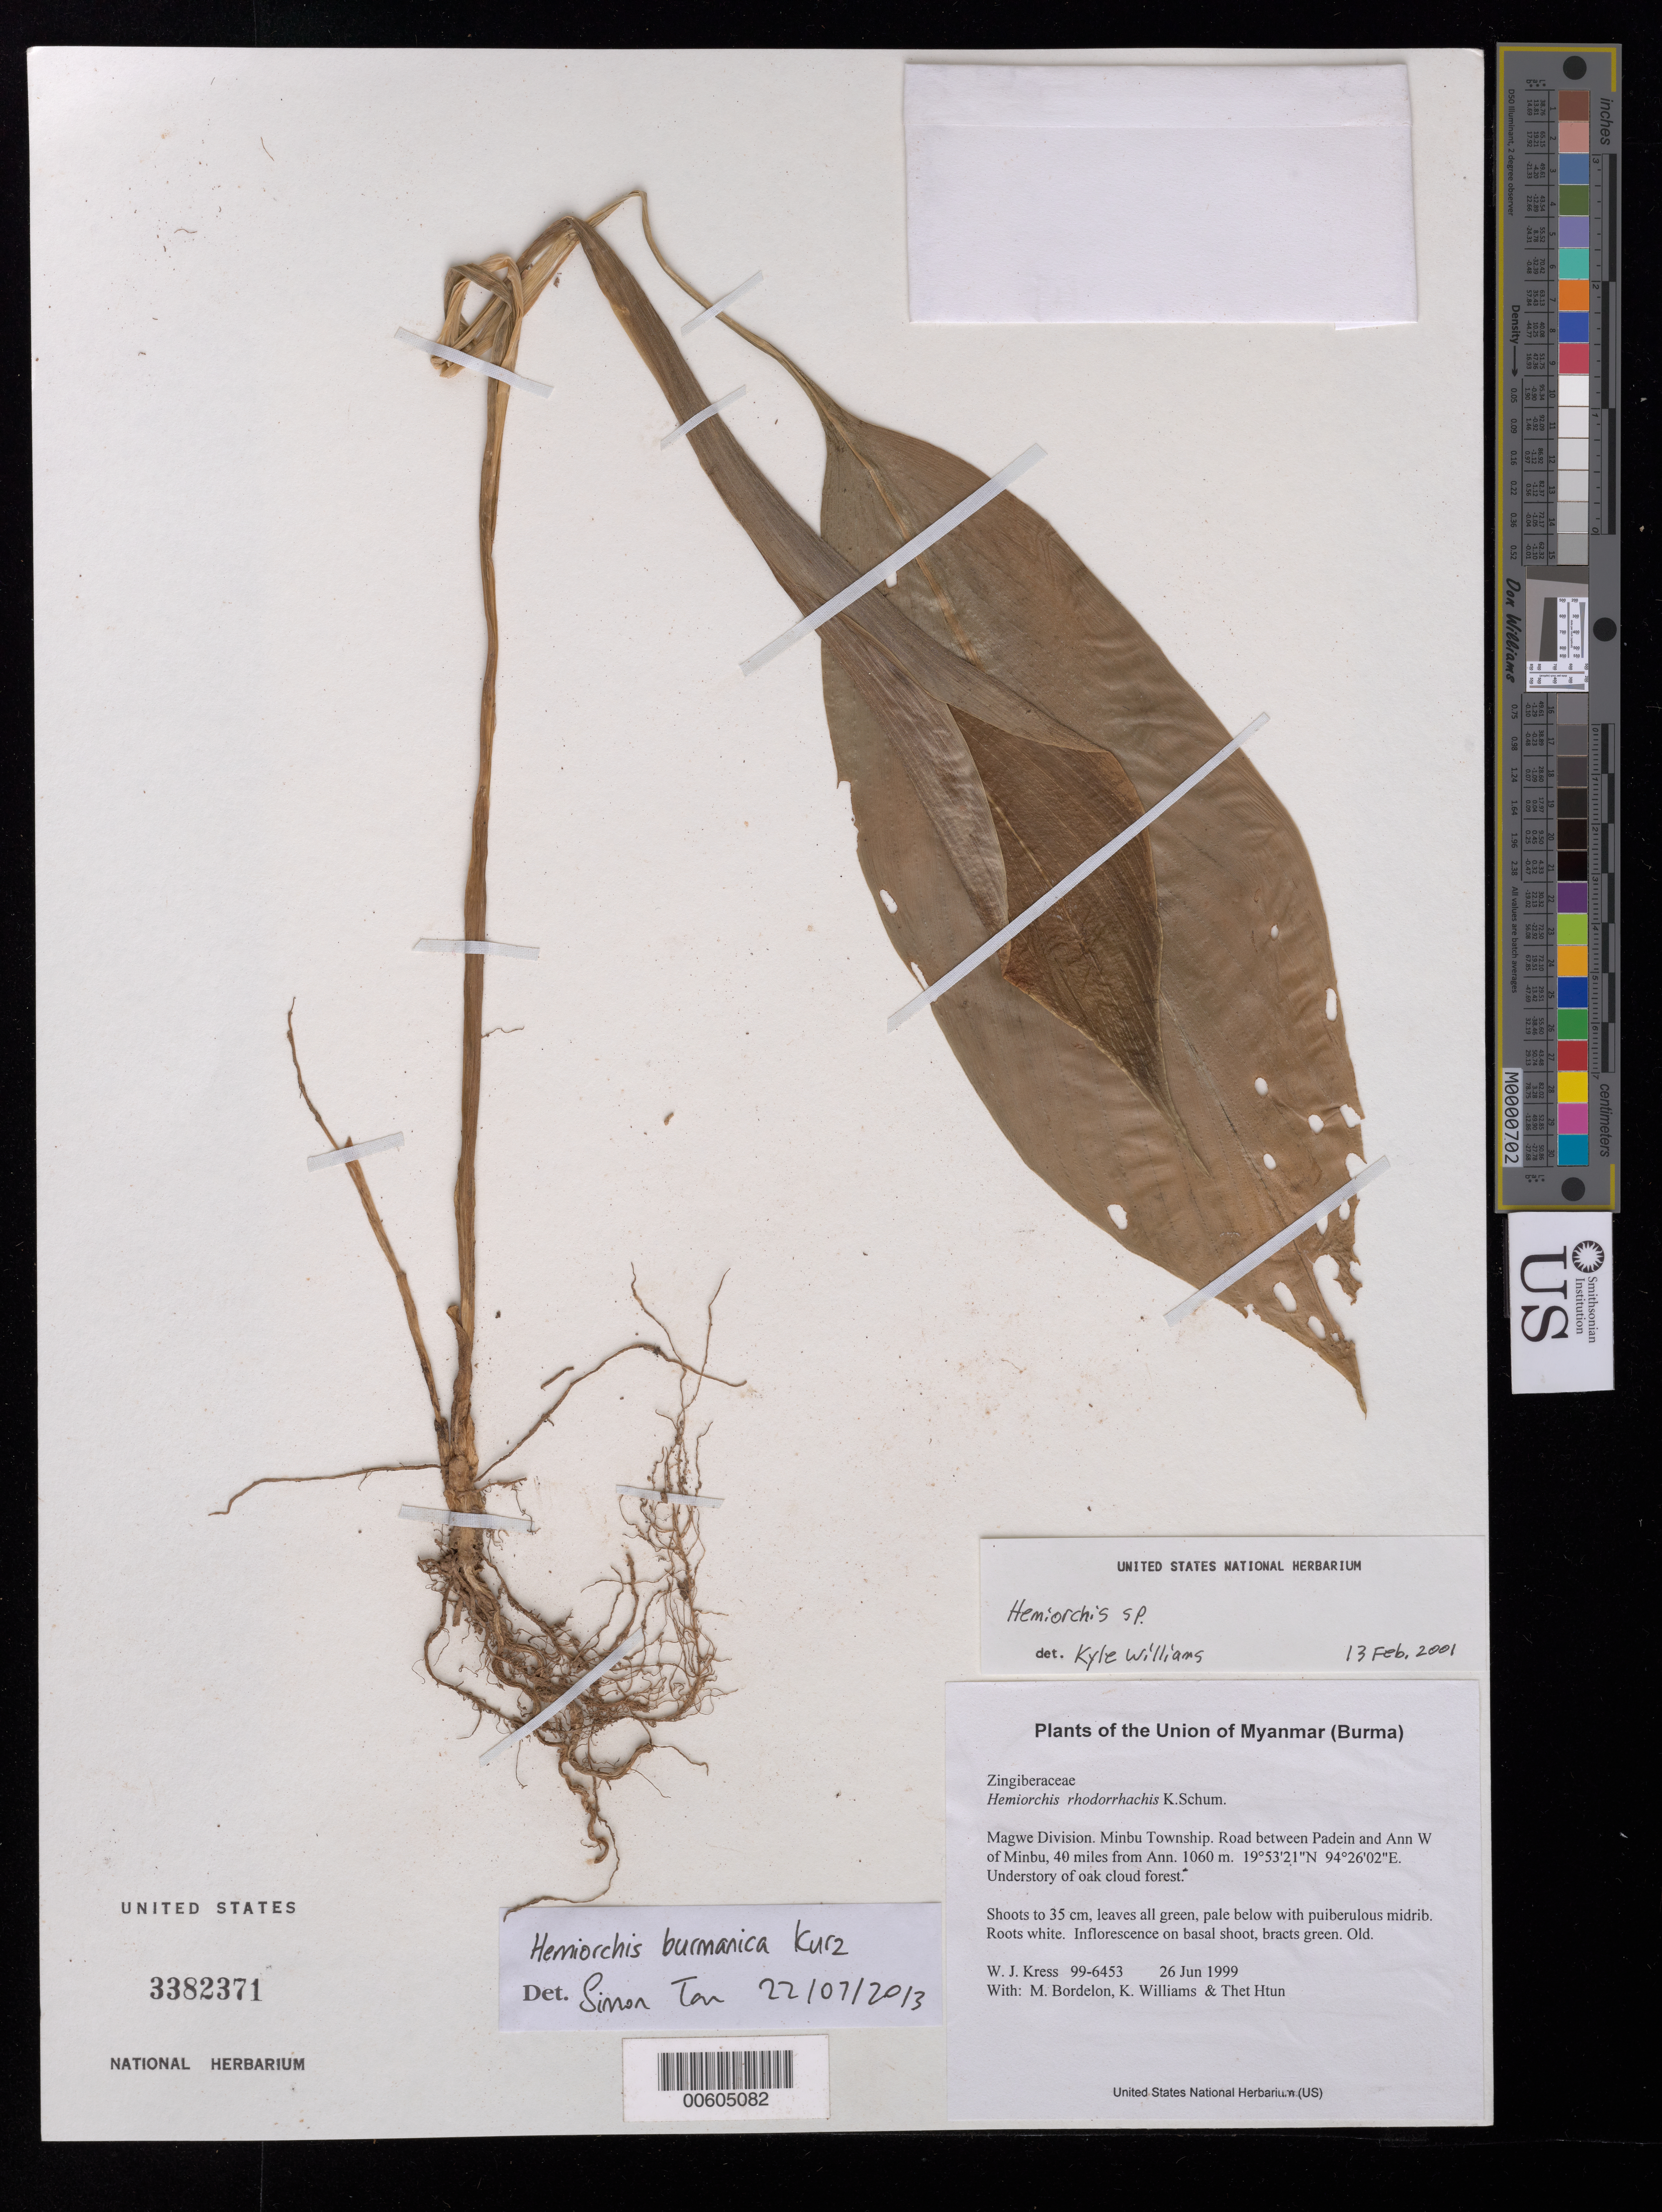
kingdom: Plantae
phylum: Tracheophyta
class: Liliopsida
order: Zingiberales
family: Zingiberaceae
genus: Hemiorchis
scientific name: Hemiorchis burmanica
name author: Kurz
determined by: Tan, Simon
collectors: W. J. Kress, M. Bordelon, K. J. Williams & Thet Htun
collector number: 99-6453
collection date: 1999-06-26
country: Myanmar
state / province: Magway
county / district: Minbu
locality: Road between Padein and Ann, W of Minbu, 40 miles from Ann.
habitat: Understory of oak cloud forest.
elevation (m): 1060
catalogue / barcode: US 3382371